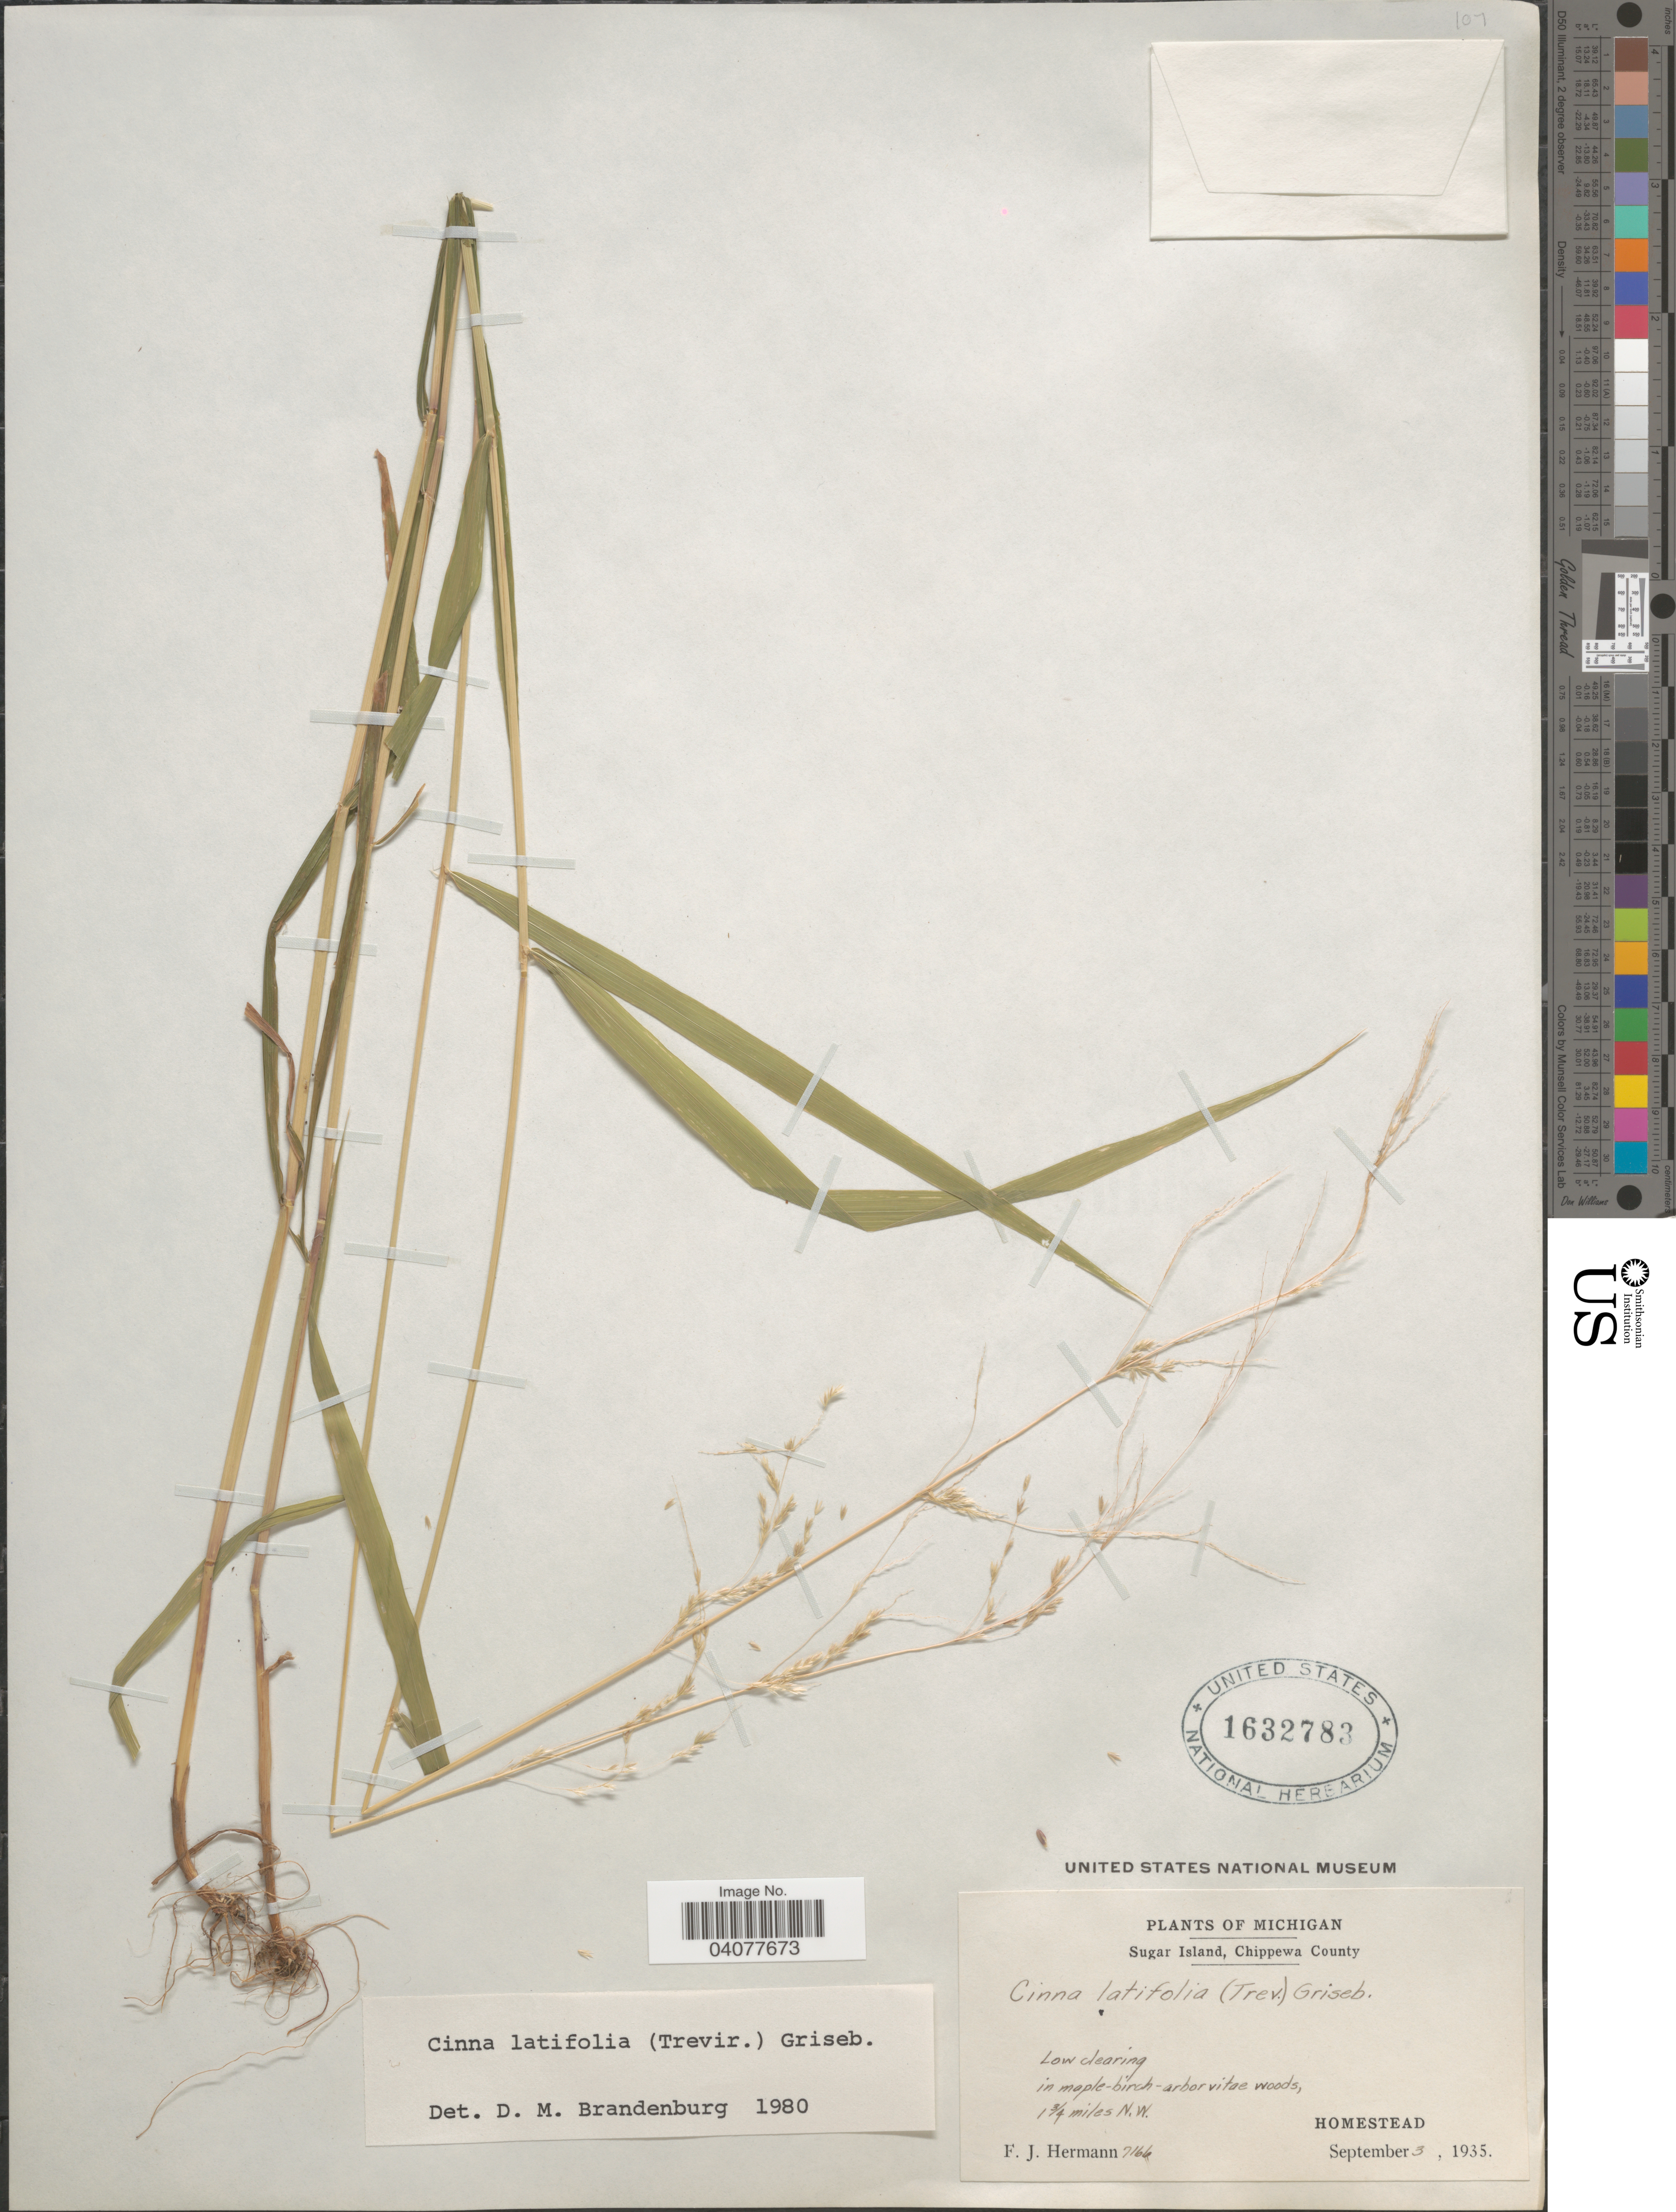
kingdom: Plantae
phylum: Tracheophyta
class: Liliopsida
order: Poales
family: Poaceae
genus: Cinna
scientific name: Cinna latifolia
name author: (Trevir. ex Goeppert) Griseb.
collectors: F. J. Hermann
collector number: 7166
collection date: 1935-09-03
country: United States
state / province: Michigan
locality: Sugar Island, Chippewa County. Low clearing in maple-birch-arborvitae woods, 1 ¾ miles N.W. Homestead.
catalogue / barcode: US 1632783